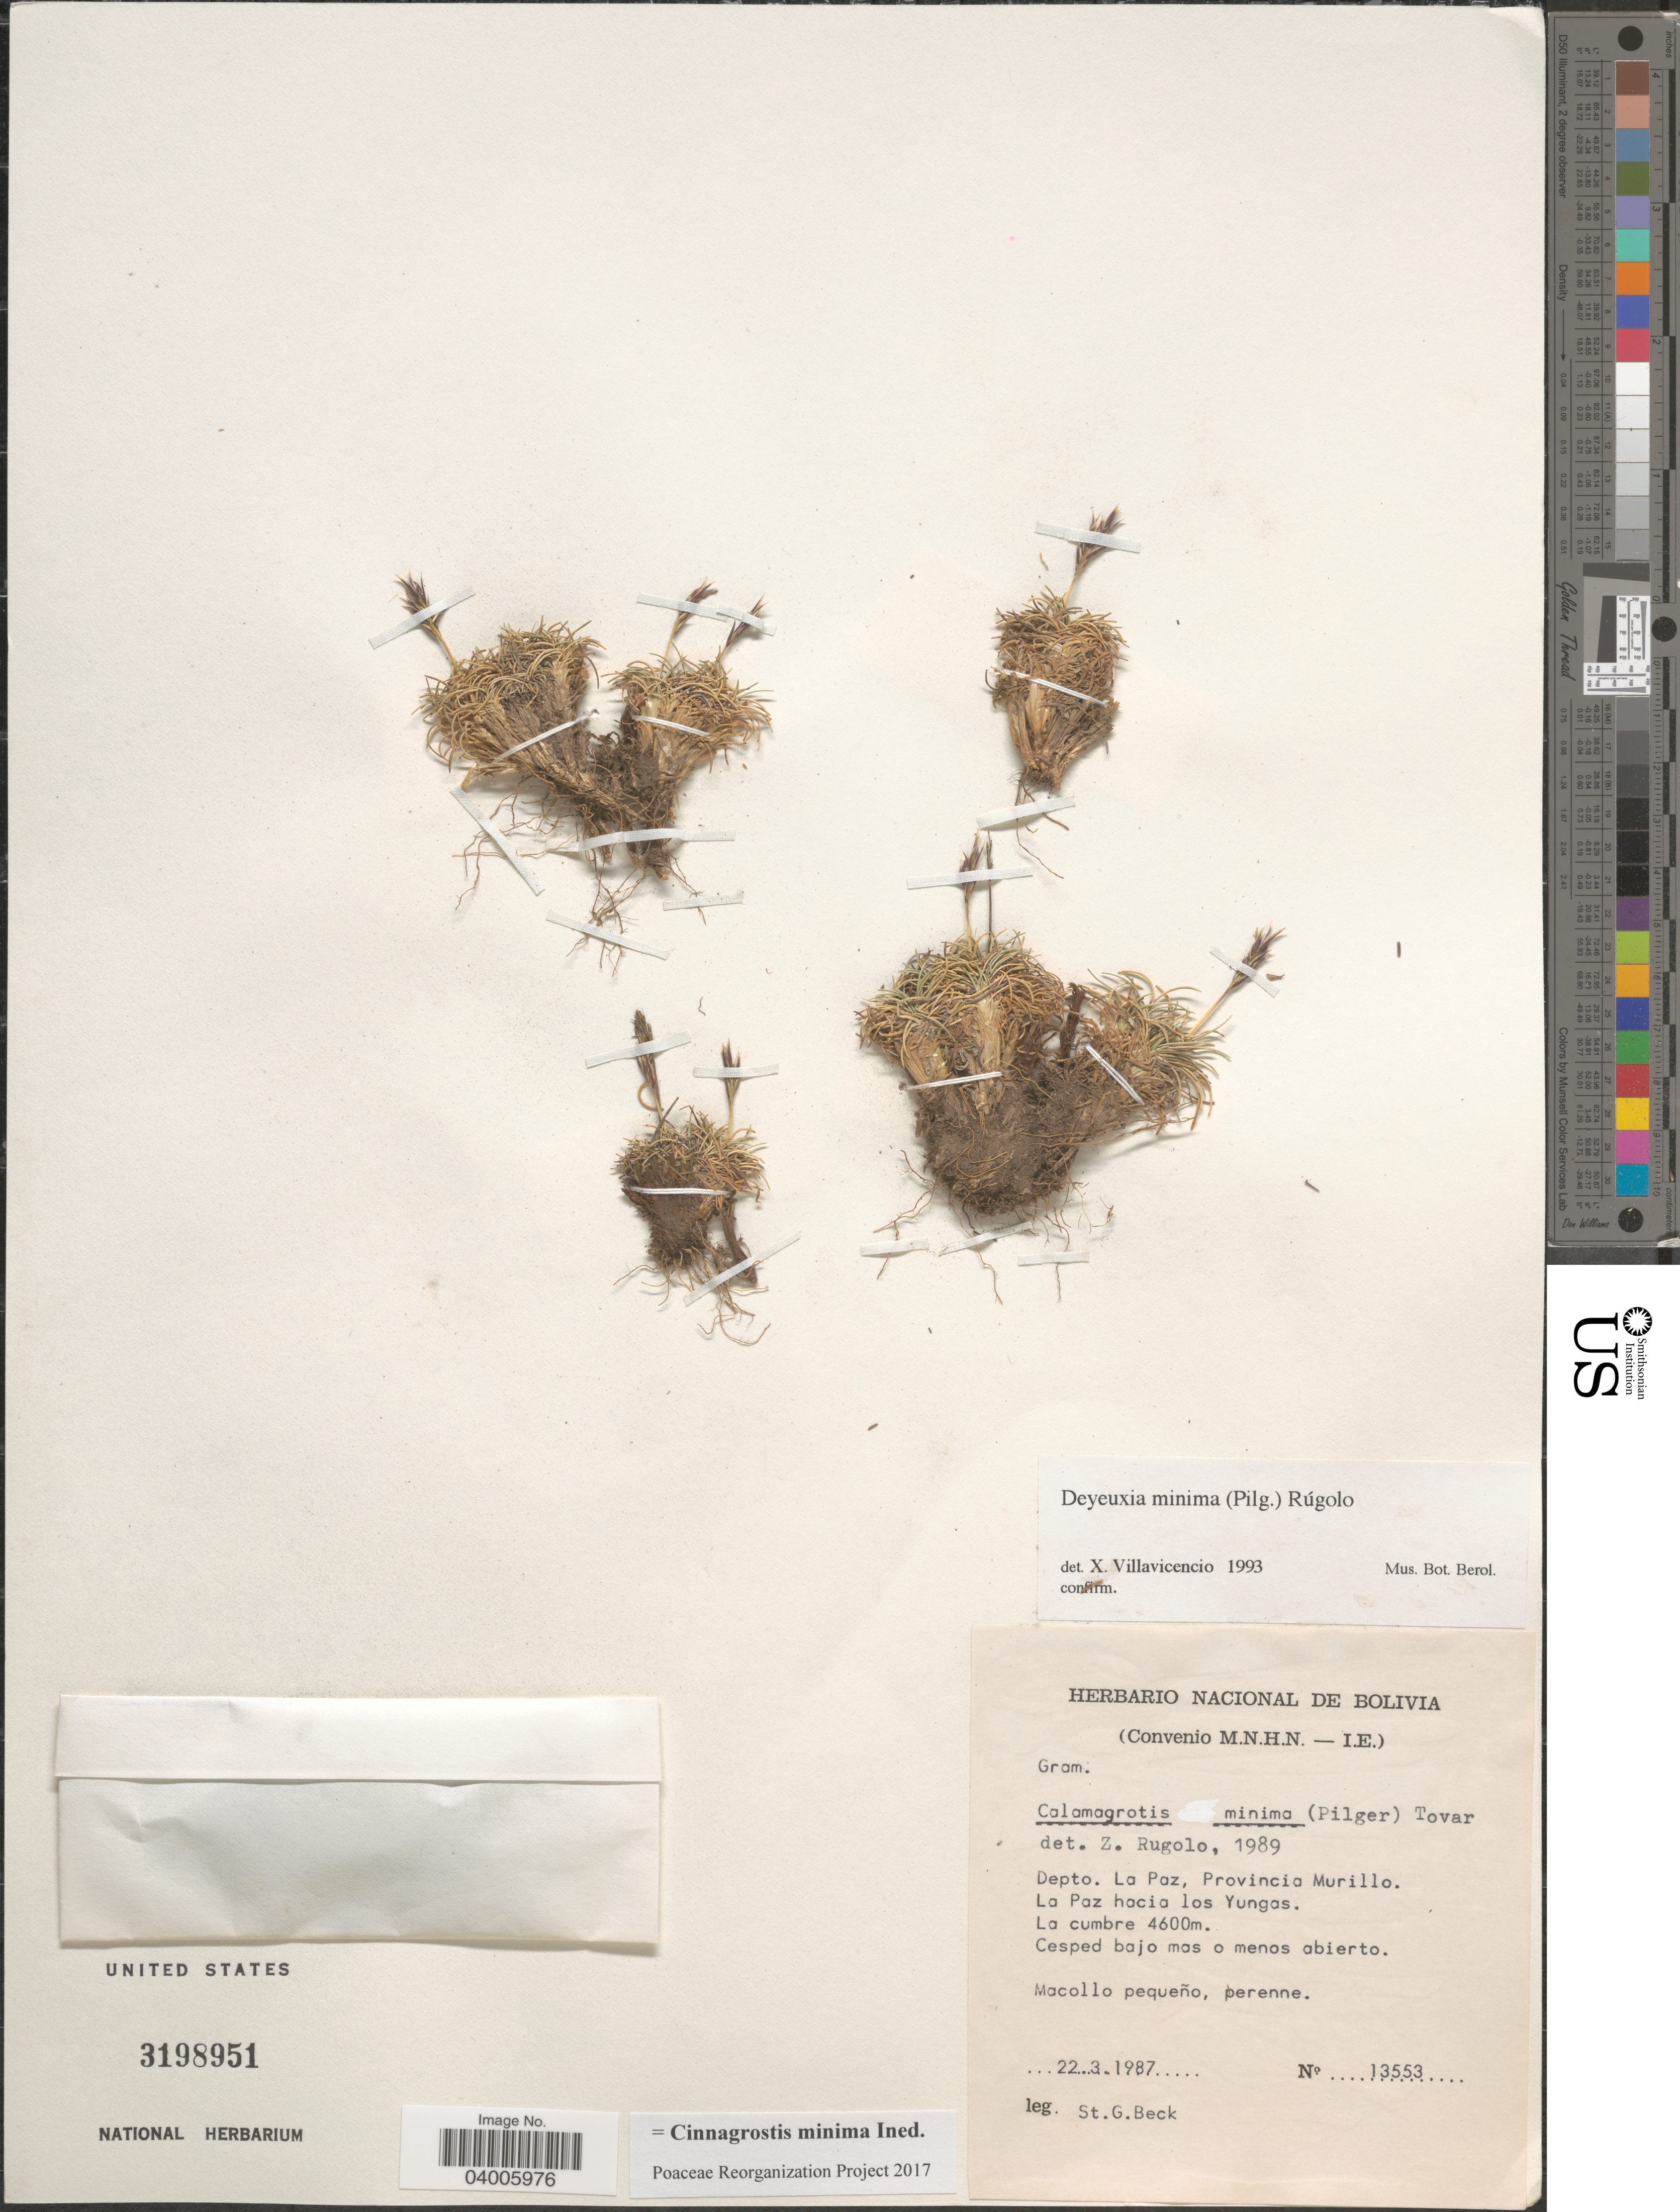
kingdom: Plantae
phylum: Tracheophyta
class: Liliopsida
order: Poales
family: Poaceae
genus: Cinnagrostis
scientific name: Cinnagrostis mollis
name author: (Pilg.) P.M. Peterson et al.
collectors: S. G. Beck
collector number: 13553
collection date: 1987-03-22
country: Bolivia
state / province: La Paz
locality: Depto. La Paz, Provincia Murillo. La Paz hacia los Yungas.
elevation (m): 4600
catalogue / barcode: US 3198951